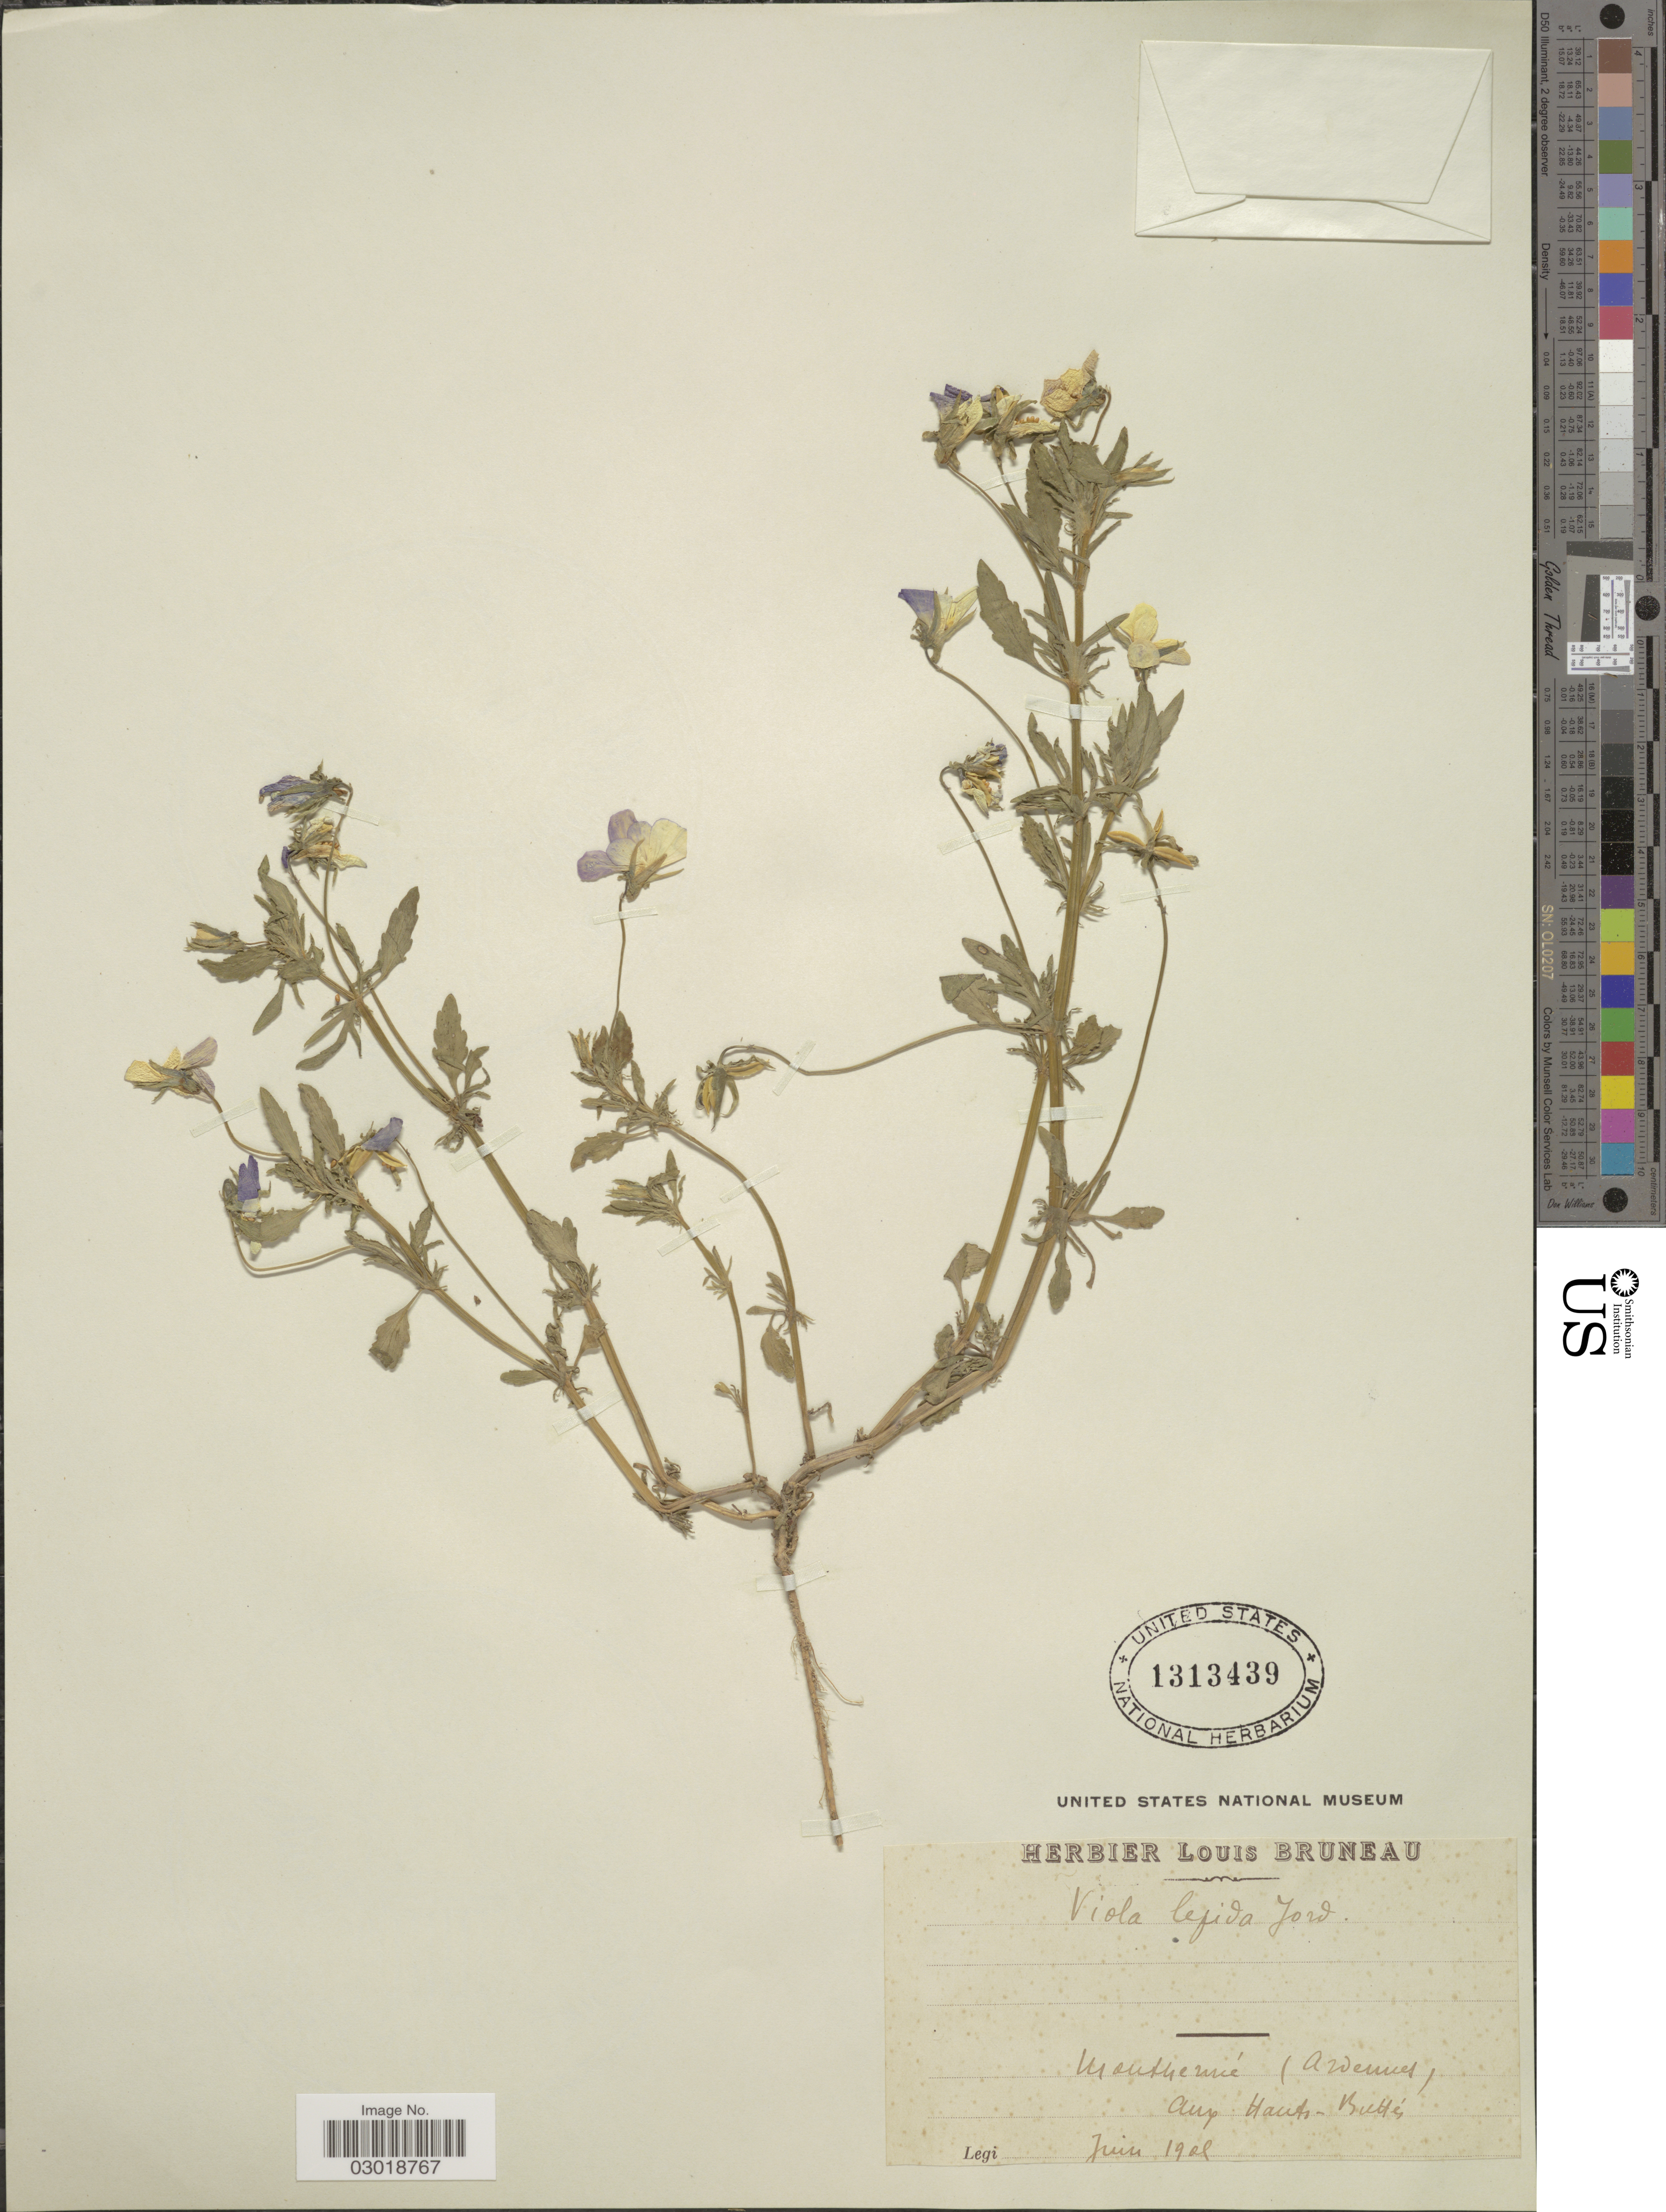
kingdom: Plantae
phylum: Tracheophyta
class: Magnoliopsida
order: Malpighiales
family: Violaceae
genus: Viola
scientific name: Viola lepida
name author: Jord.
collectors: ex Herb. Louis Bruneau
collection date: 1905-06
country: France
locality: Monthermé (Ardennes) Aux Hauts-Buttés.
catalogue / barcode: US 1313439